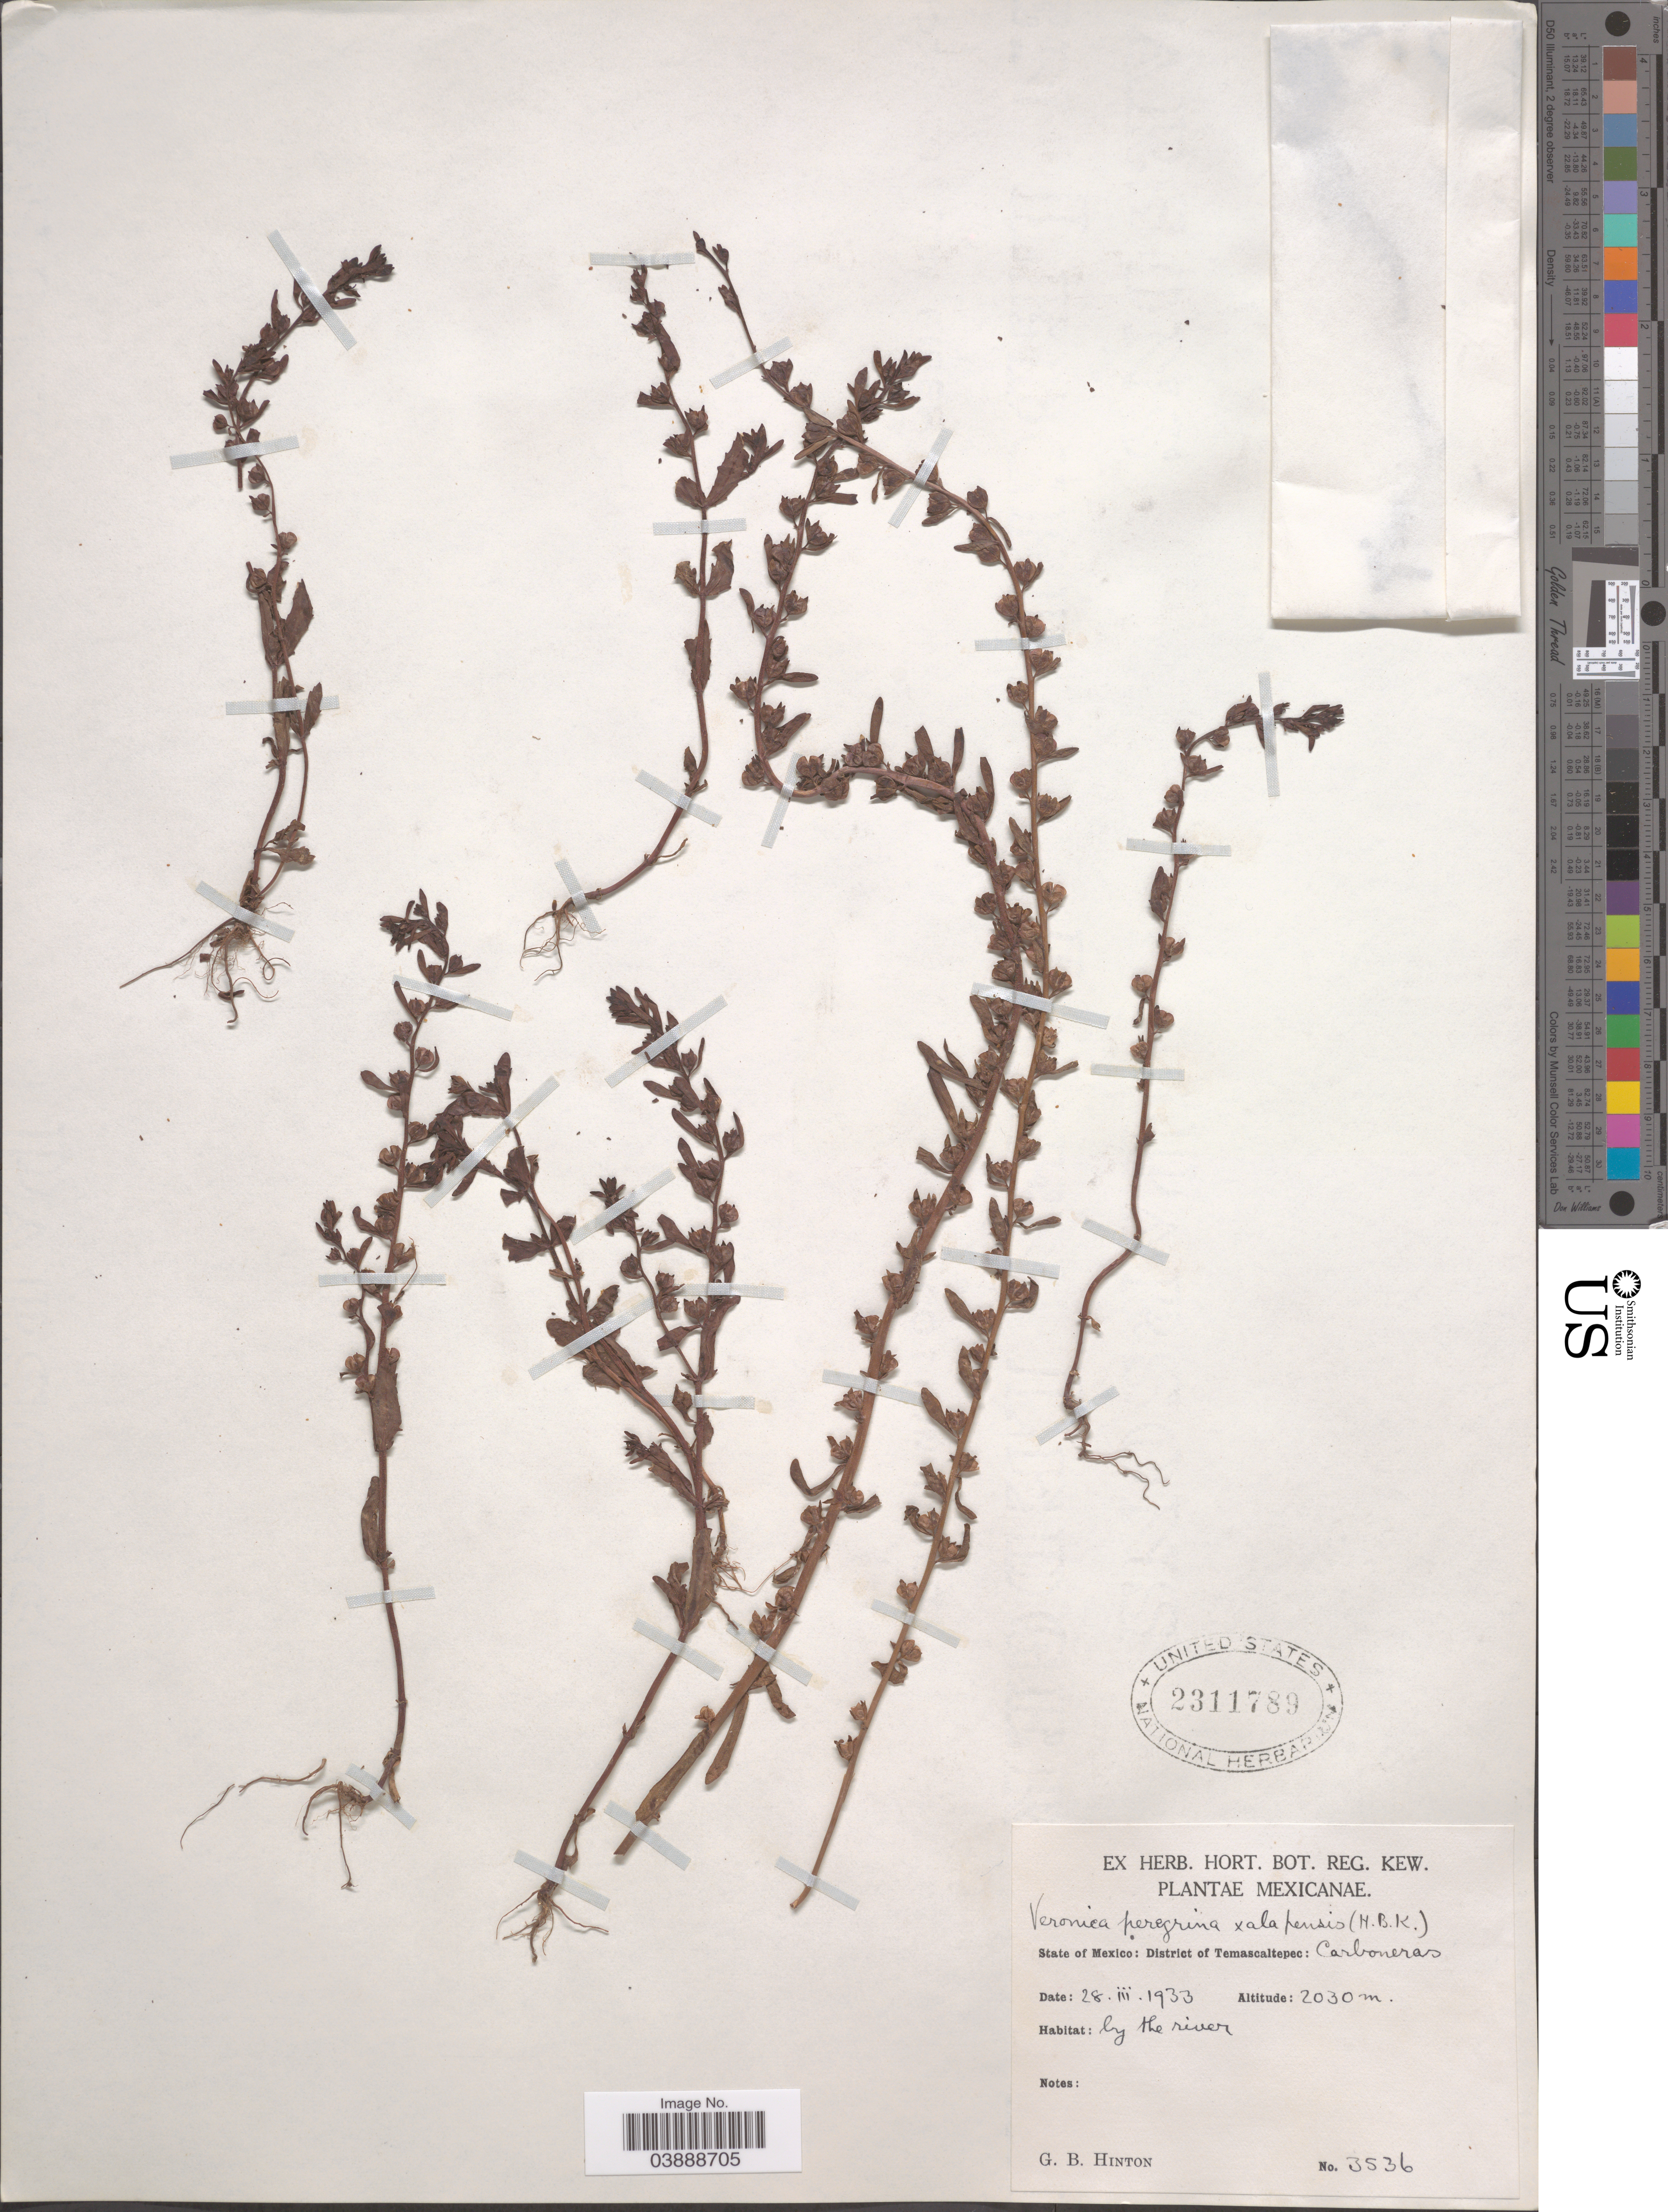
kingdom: Plantae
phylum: Tracheophyta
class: Magnoliopsida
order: Lamiales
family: Plantaginaceae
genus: Veronica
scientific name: Veronica peregrina subsp. xalapensis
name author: (Kunth) Pennell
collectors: G. B. Hinton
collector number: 3536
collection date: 1933-03-28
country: Mexico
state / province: México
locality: District of Temascaltepec: Carboneras.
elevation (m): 2030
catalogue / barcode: US 2311789